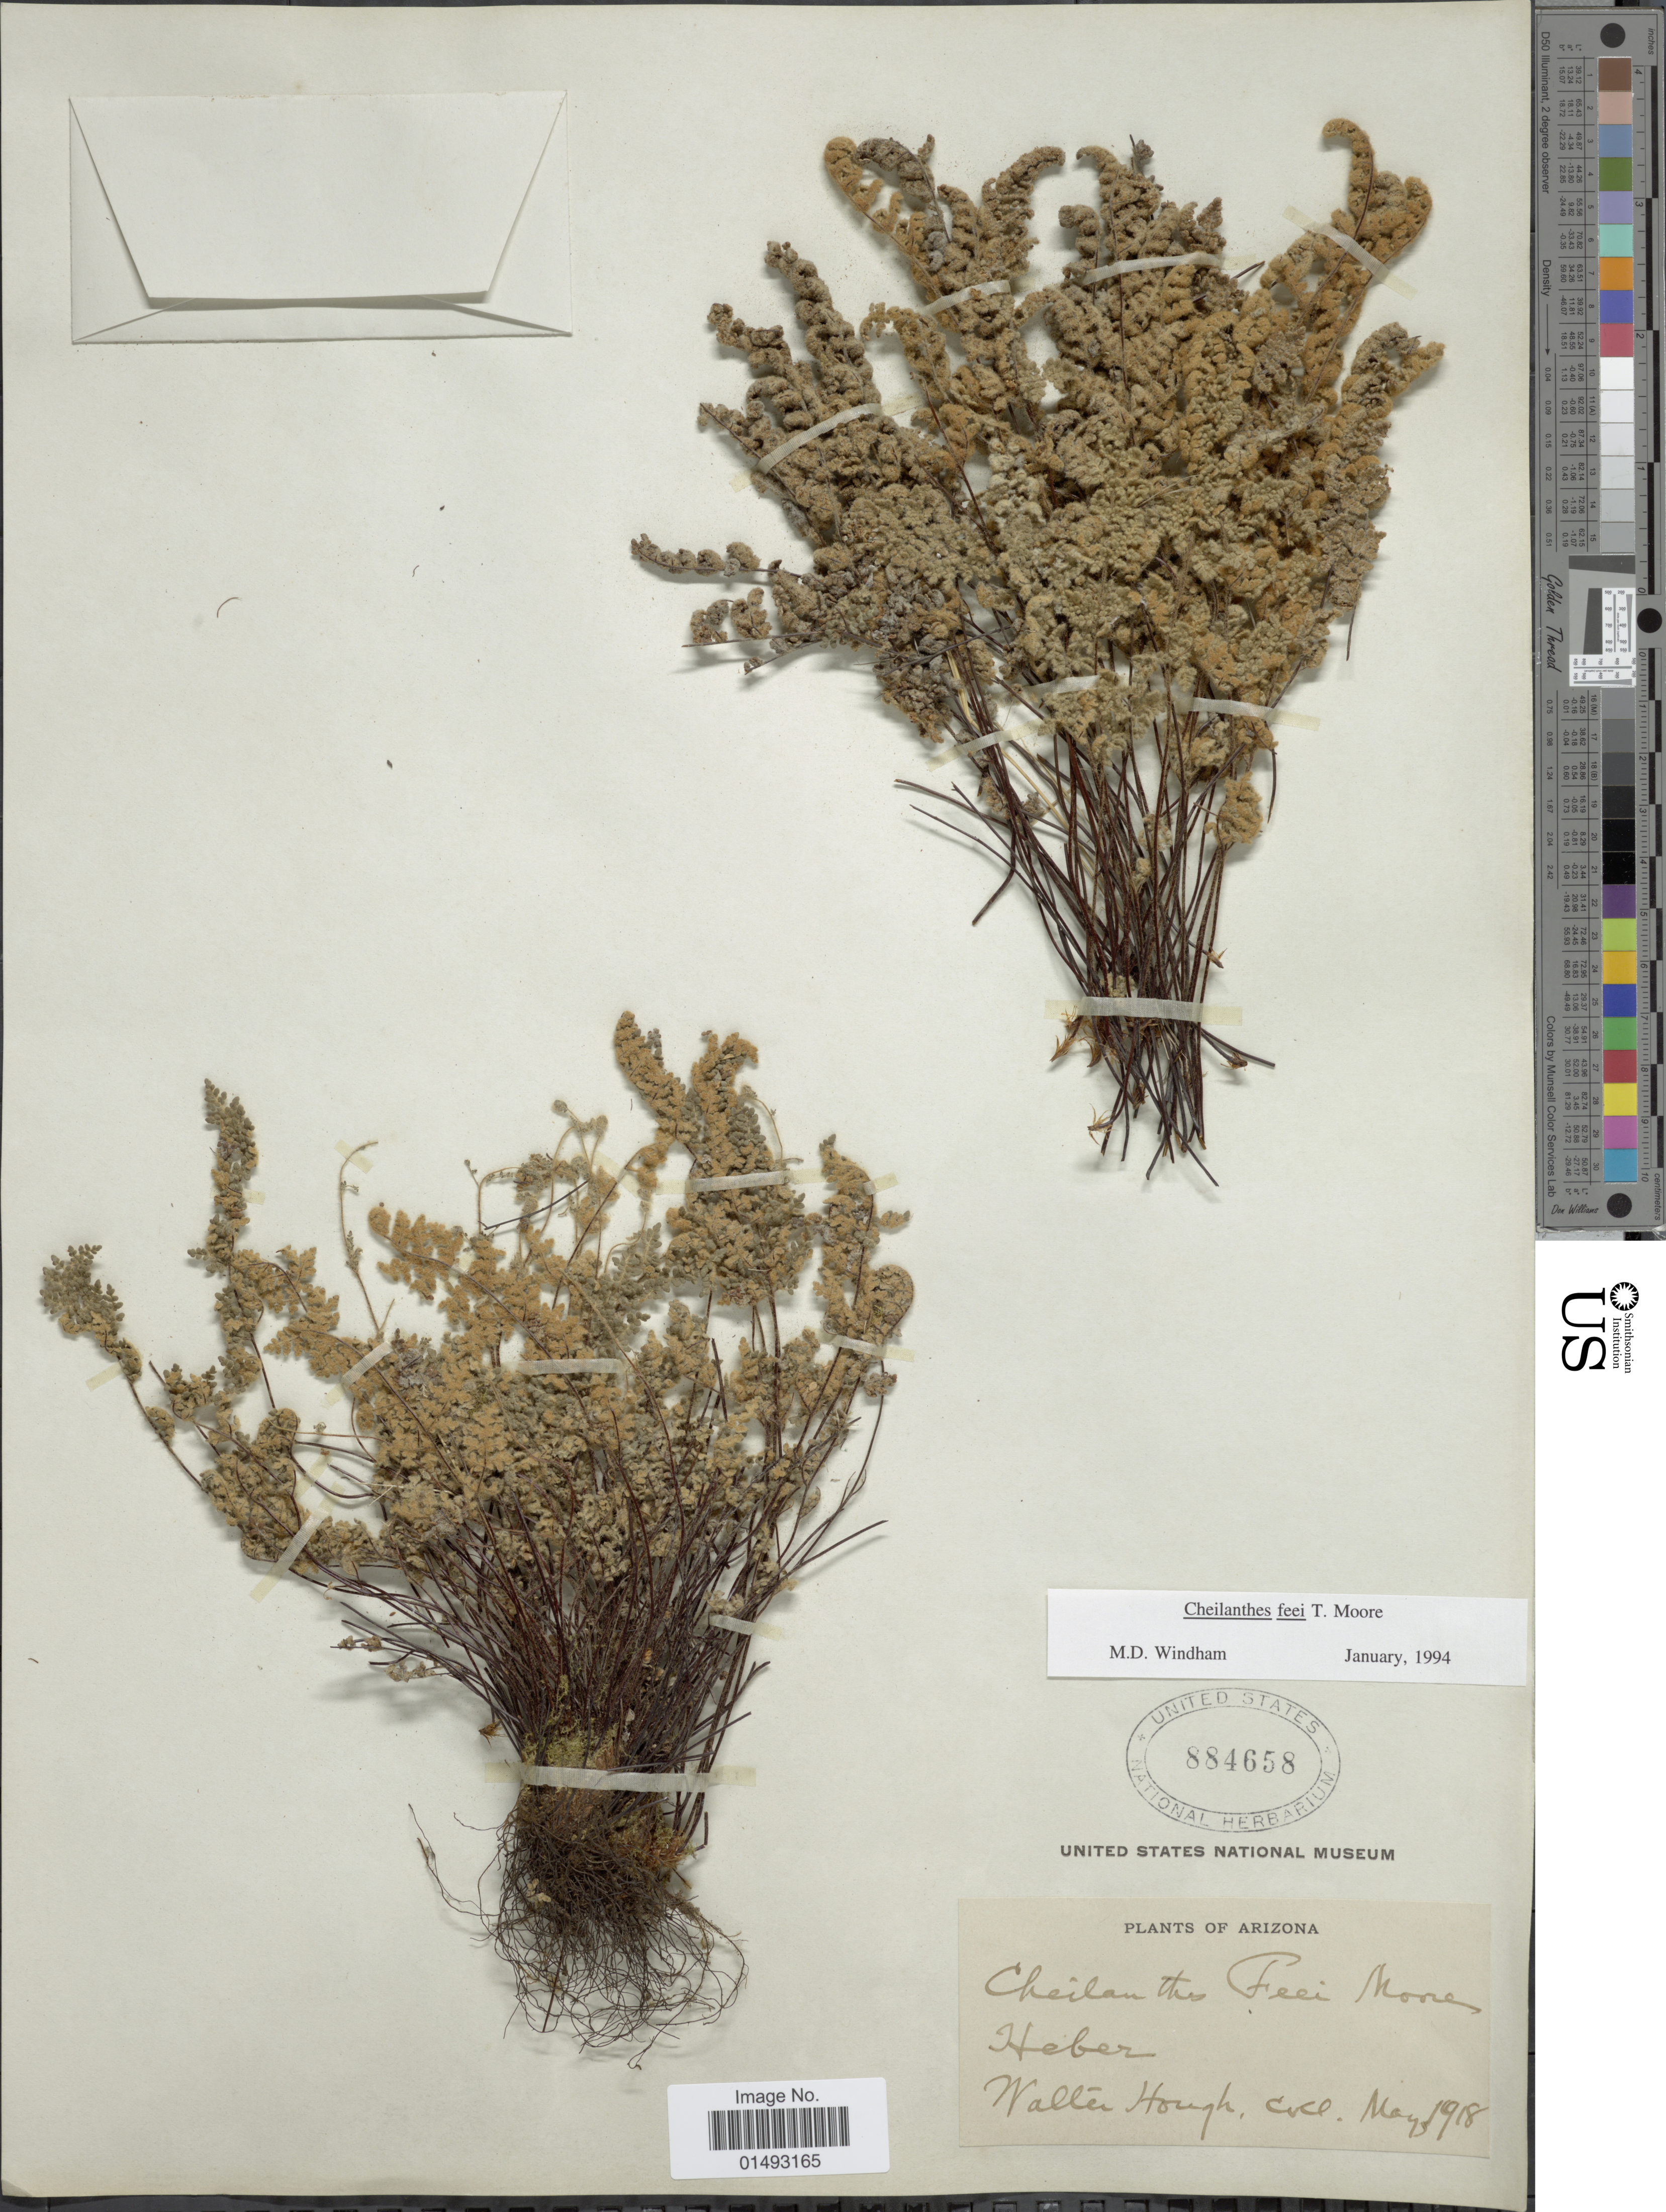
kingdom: Plantae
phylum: Tracheophyta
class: Polypodiopsida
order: Polypodiales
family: Pteridaceae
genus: Myriopteris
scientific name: Myriopteris gracilis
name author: Fée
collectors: W. Hough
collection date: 1918-05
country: United States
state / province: Arizona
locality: Heber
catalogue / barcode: US 884658